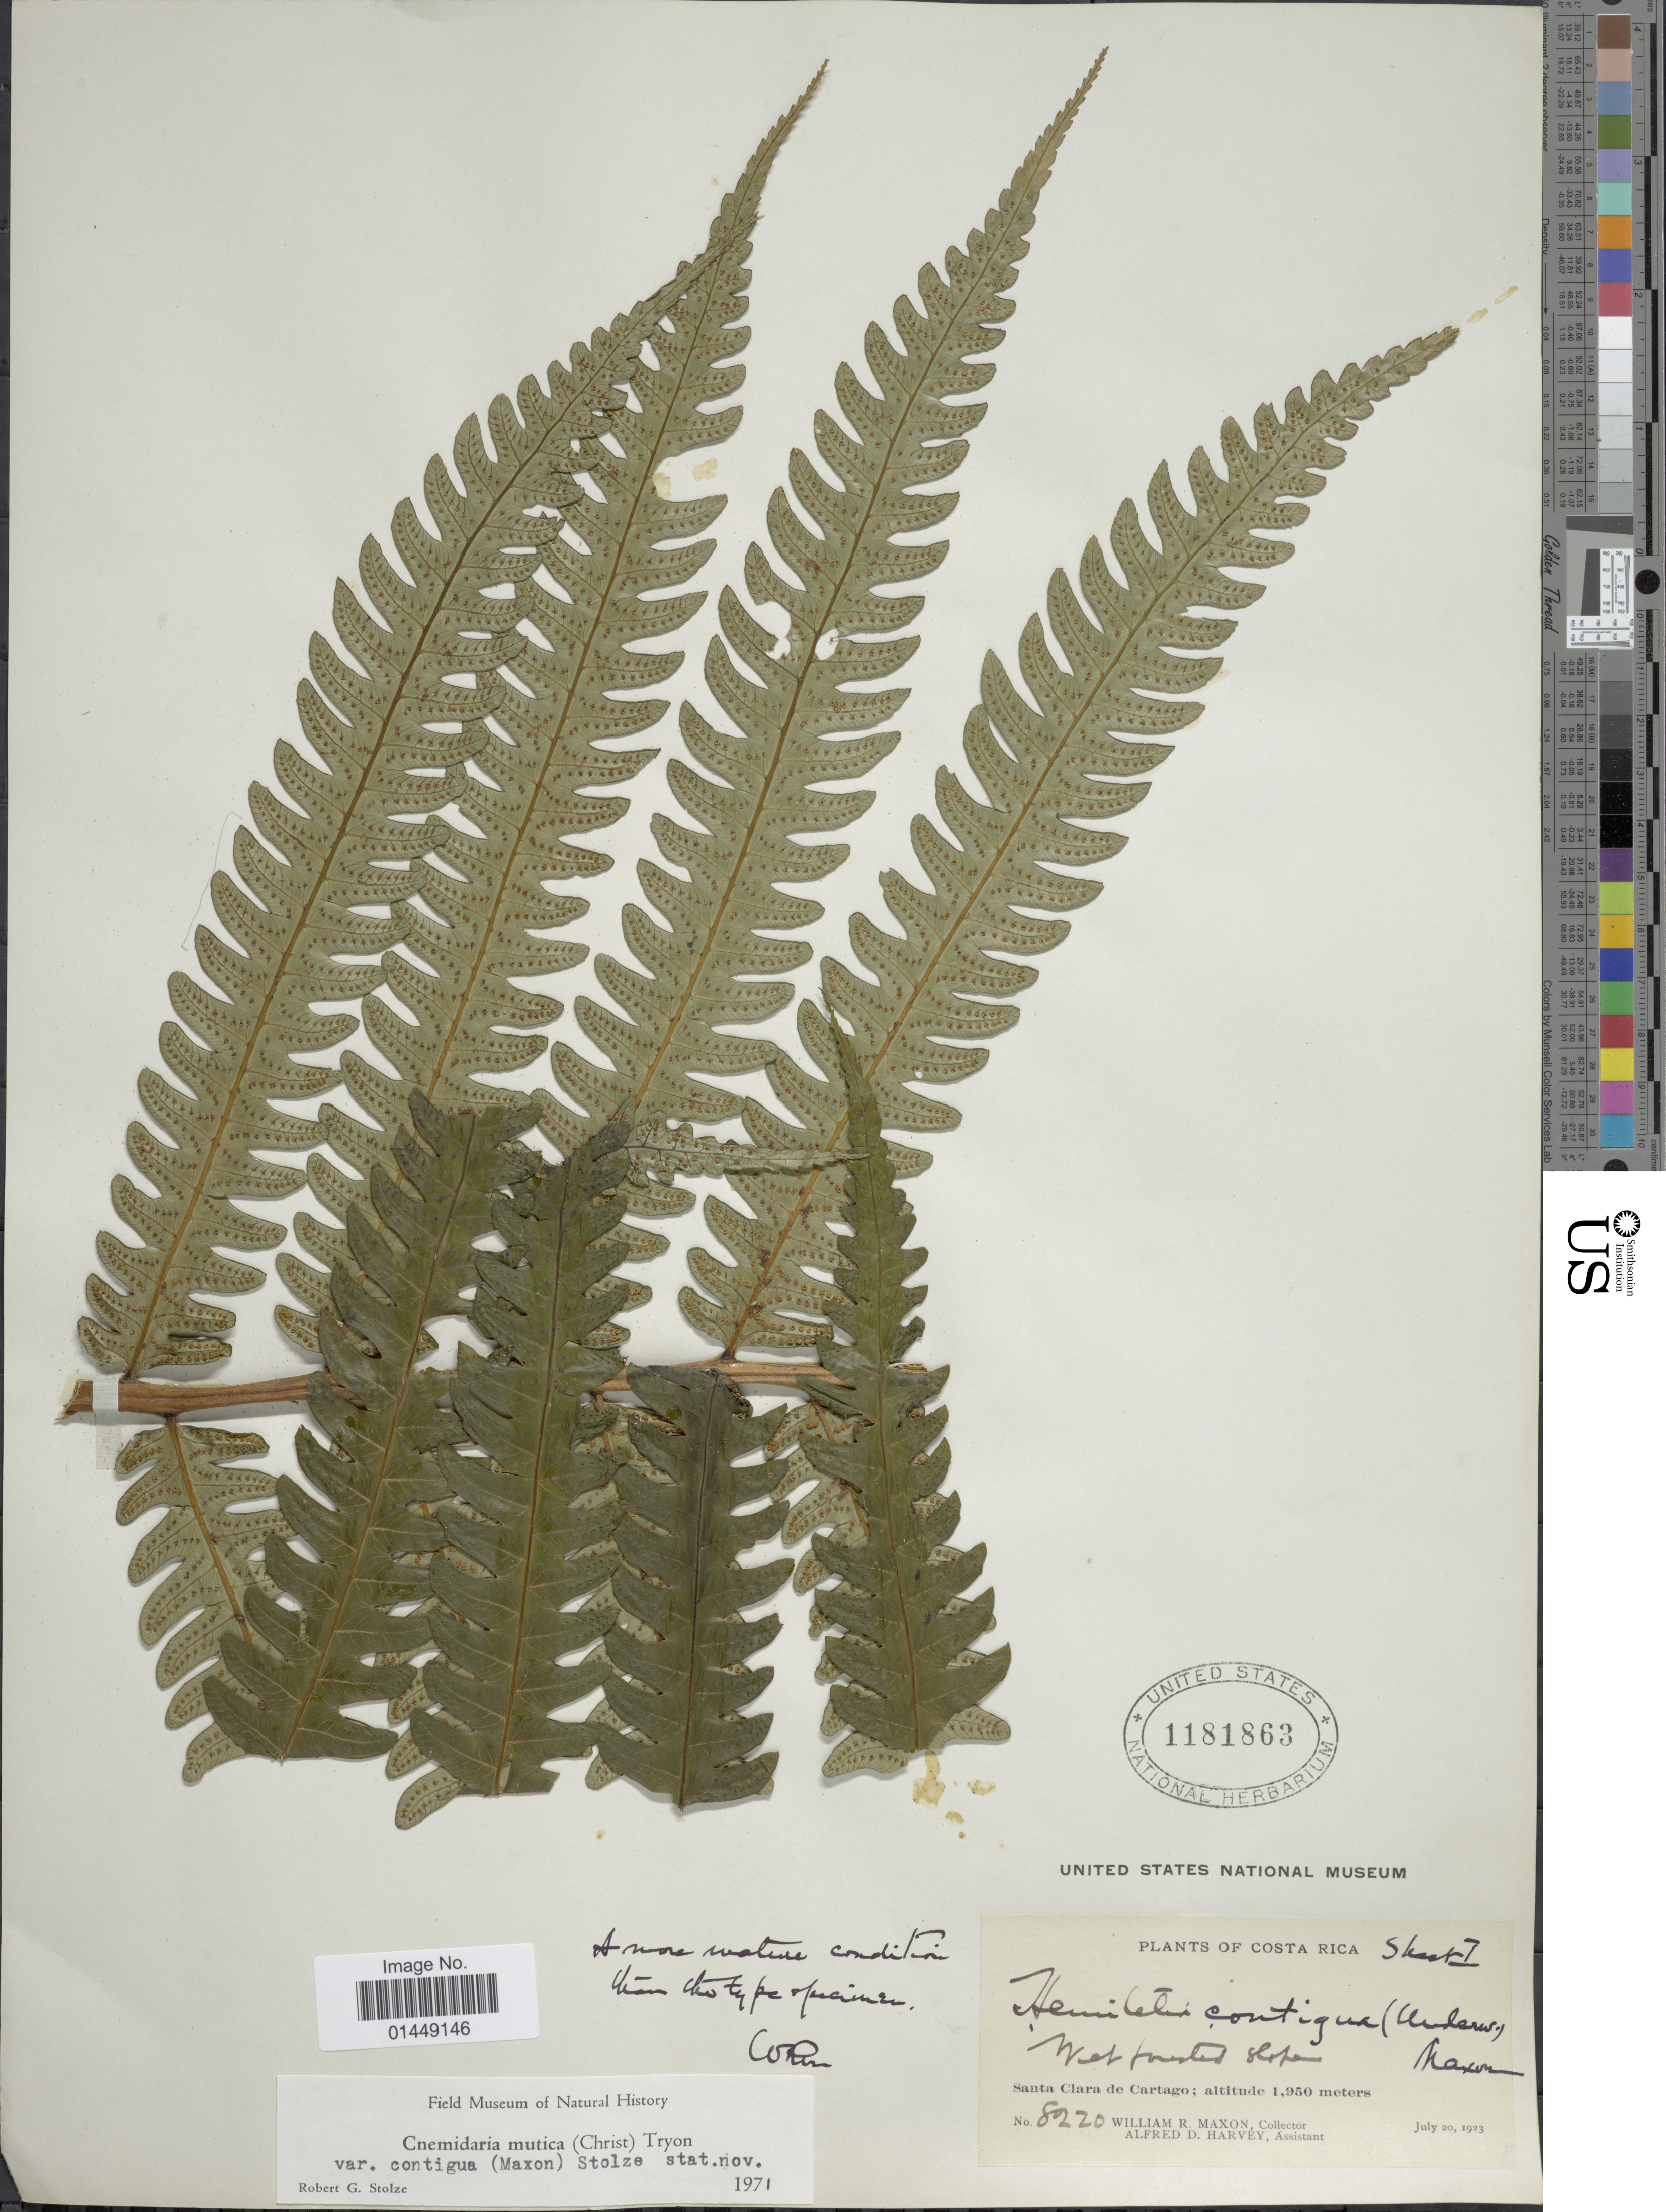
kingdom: Plantae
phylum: Tracheophyta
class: Polypodiopsida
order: Cyatheales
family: Cyatheaceae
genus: Cyathea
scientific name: Cyathea mutica var. contigua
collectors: W. R. Maxon & A. D. Harvey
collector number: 8220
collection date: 1923-07-20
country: Costa Rica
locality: Santa Clara de Cartago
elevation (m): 1950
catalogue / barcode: US 1181683